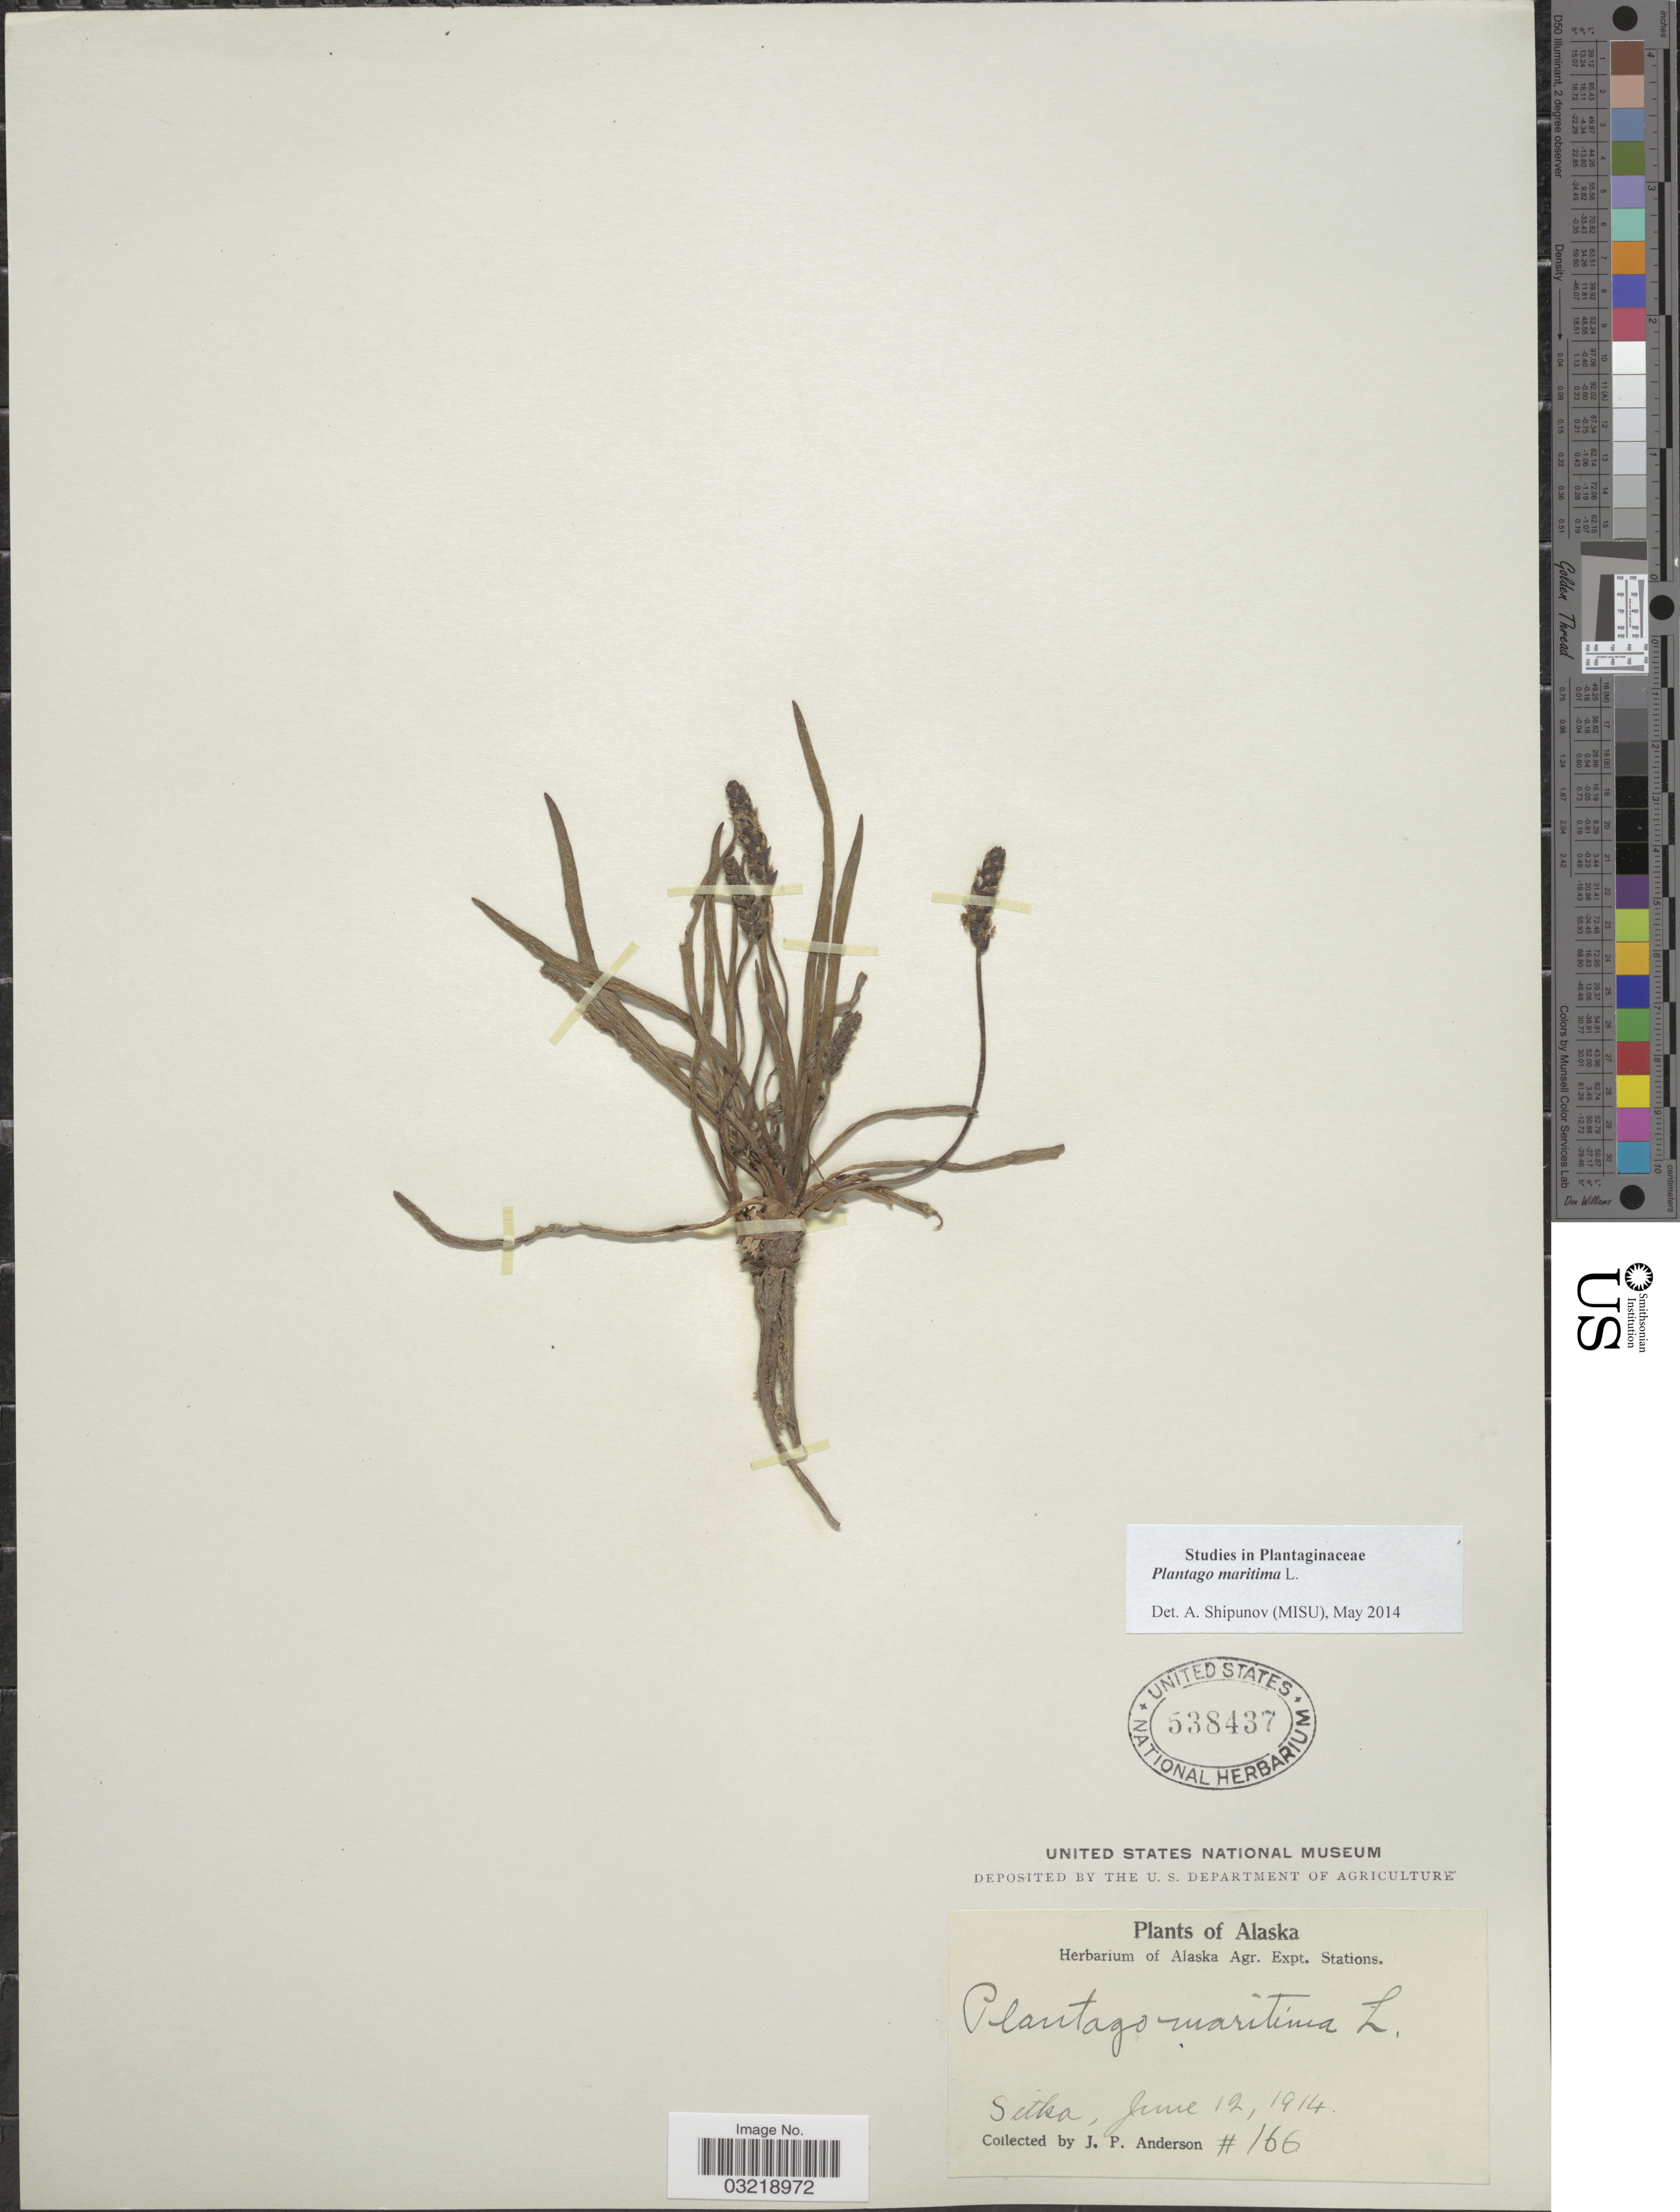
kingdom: Plantae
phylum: Tracheophyta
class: Magnoliopsida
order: Lamiales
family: Plantaginaceae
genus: Plantago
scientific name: Plantago maritima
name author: L.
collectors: J. P. Anderson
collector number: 166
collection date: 1914-06-12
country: United States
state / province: Alaska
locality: Sitka.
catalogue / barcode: US 538437